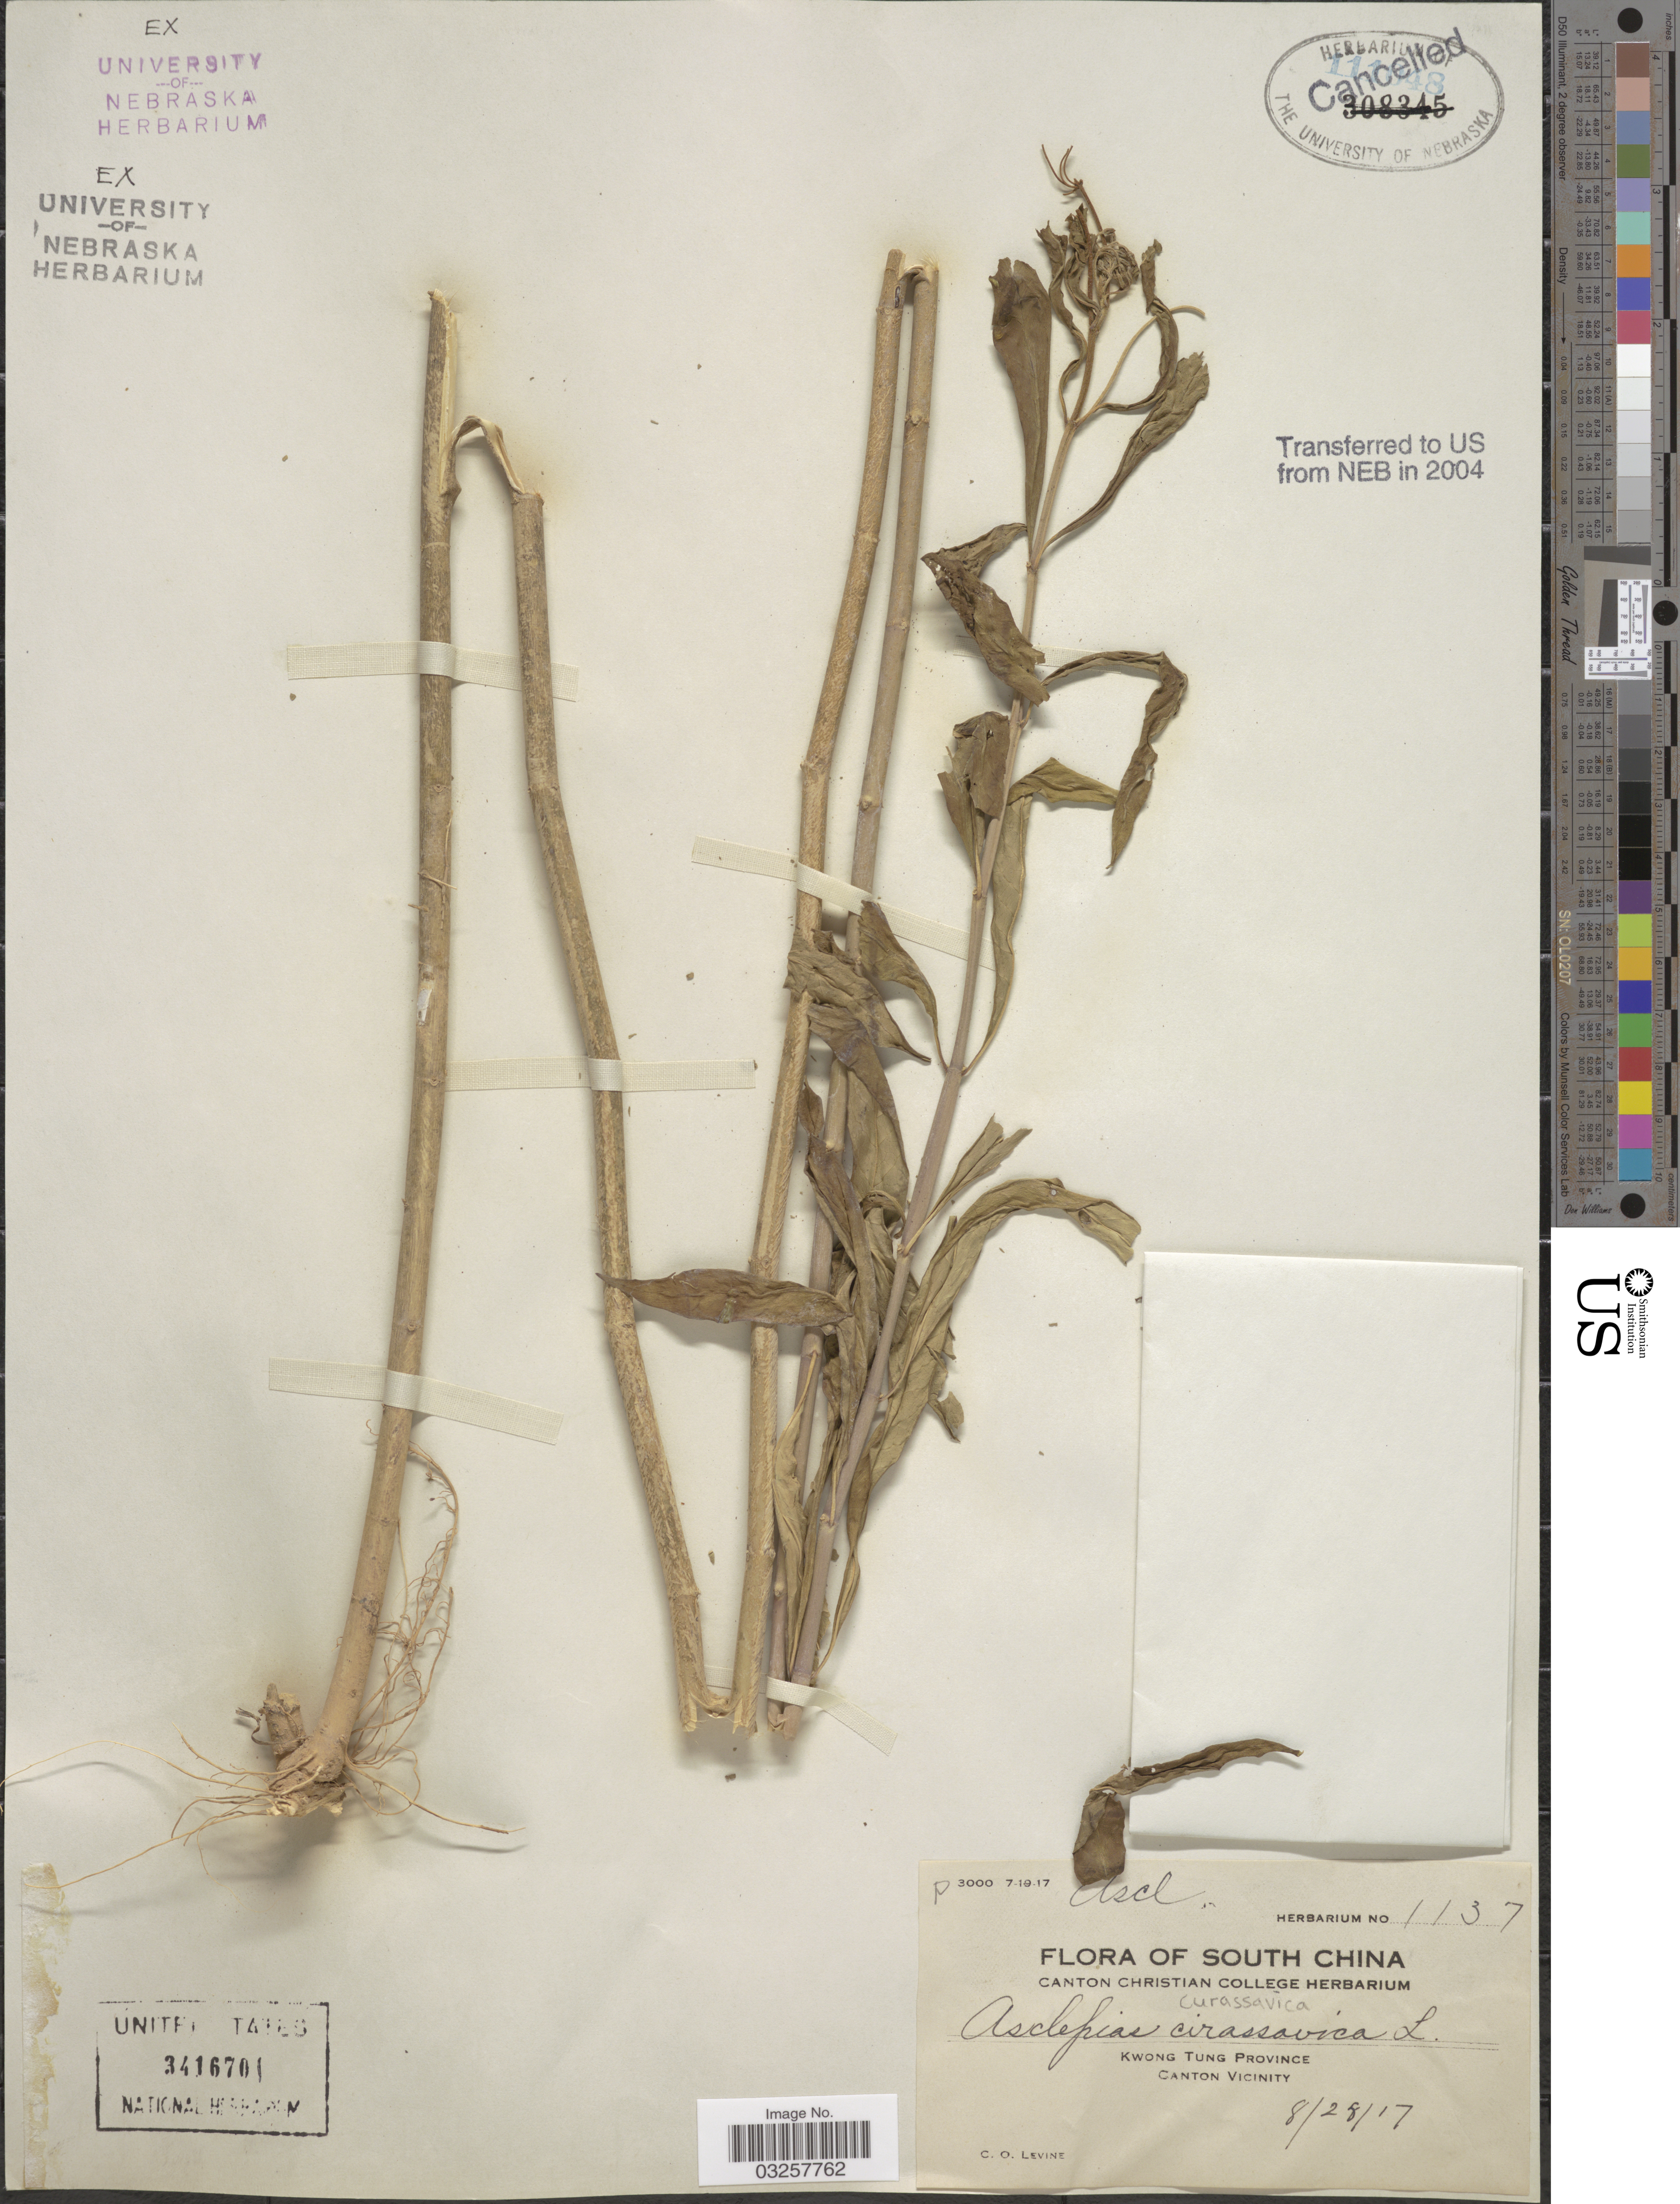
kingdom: Plantae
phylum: Tracheophyta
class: Magnoliopsida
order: Gentianales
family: Apocynaceae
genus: Asclepias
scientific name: Asclepias curassavica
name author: L.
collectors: C. O. Levine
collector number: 1137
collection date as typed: Transcribed d/m/y: 28/8/17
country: China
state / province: Guangdong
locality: Kwong Tung Province. Canton Vicinity.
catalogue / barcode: US 3416701